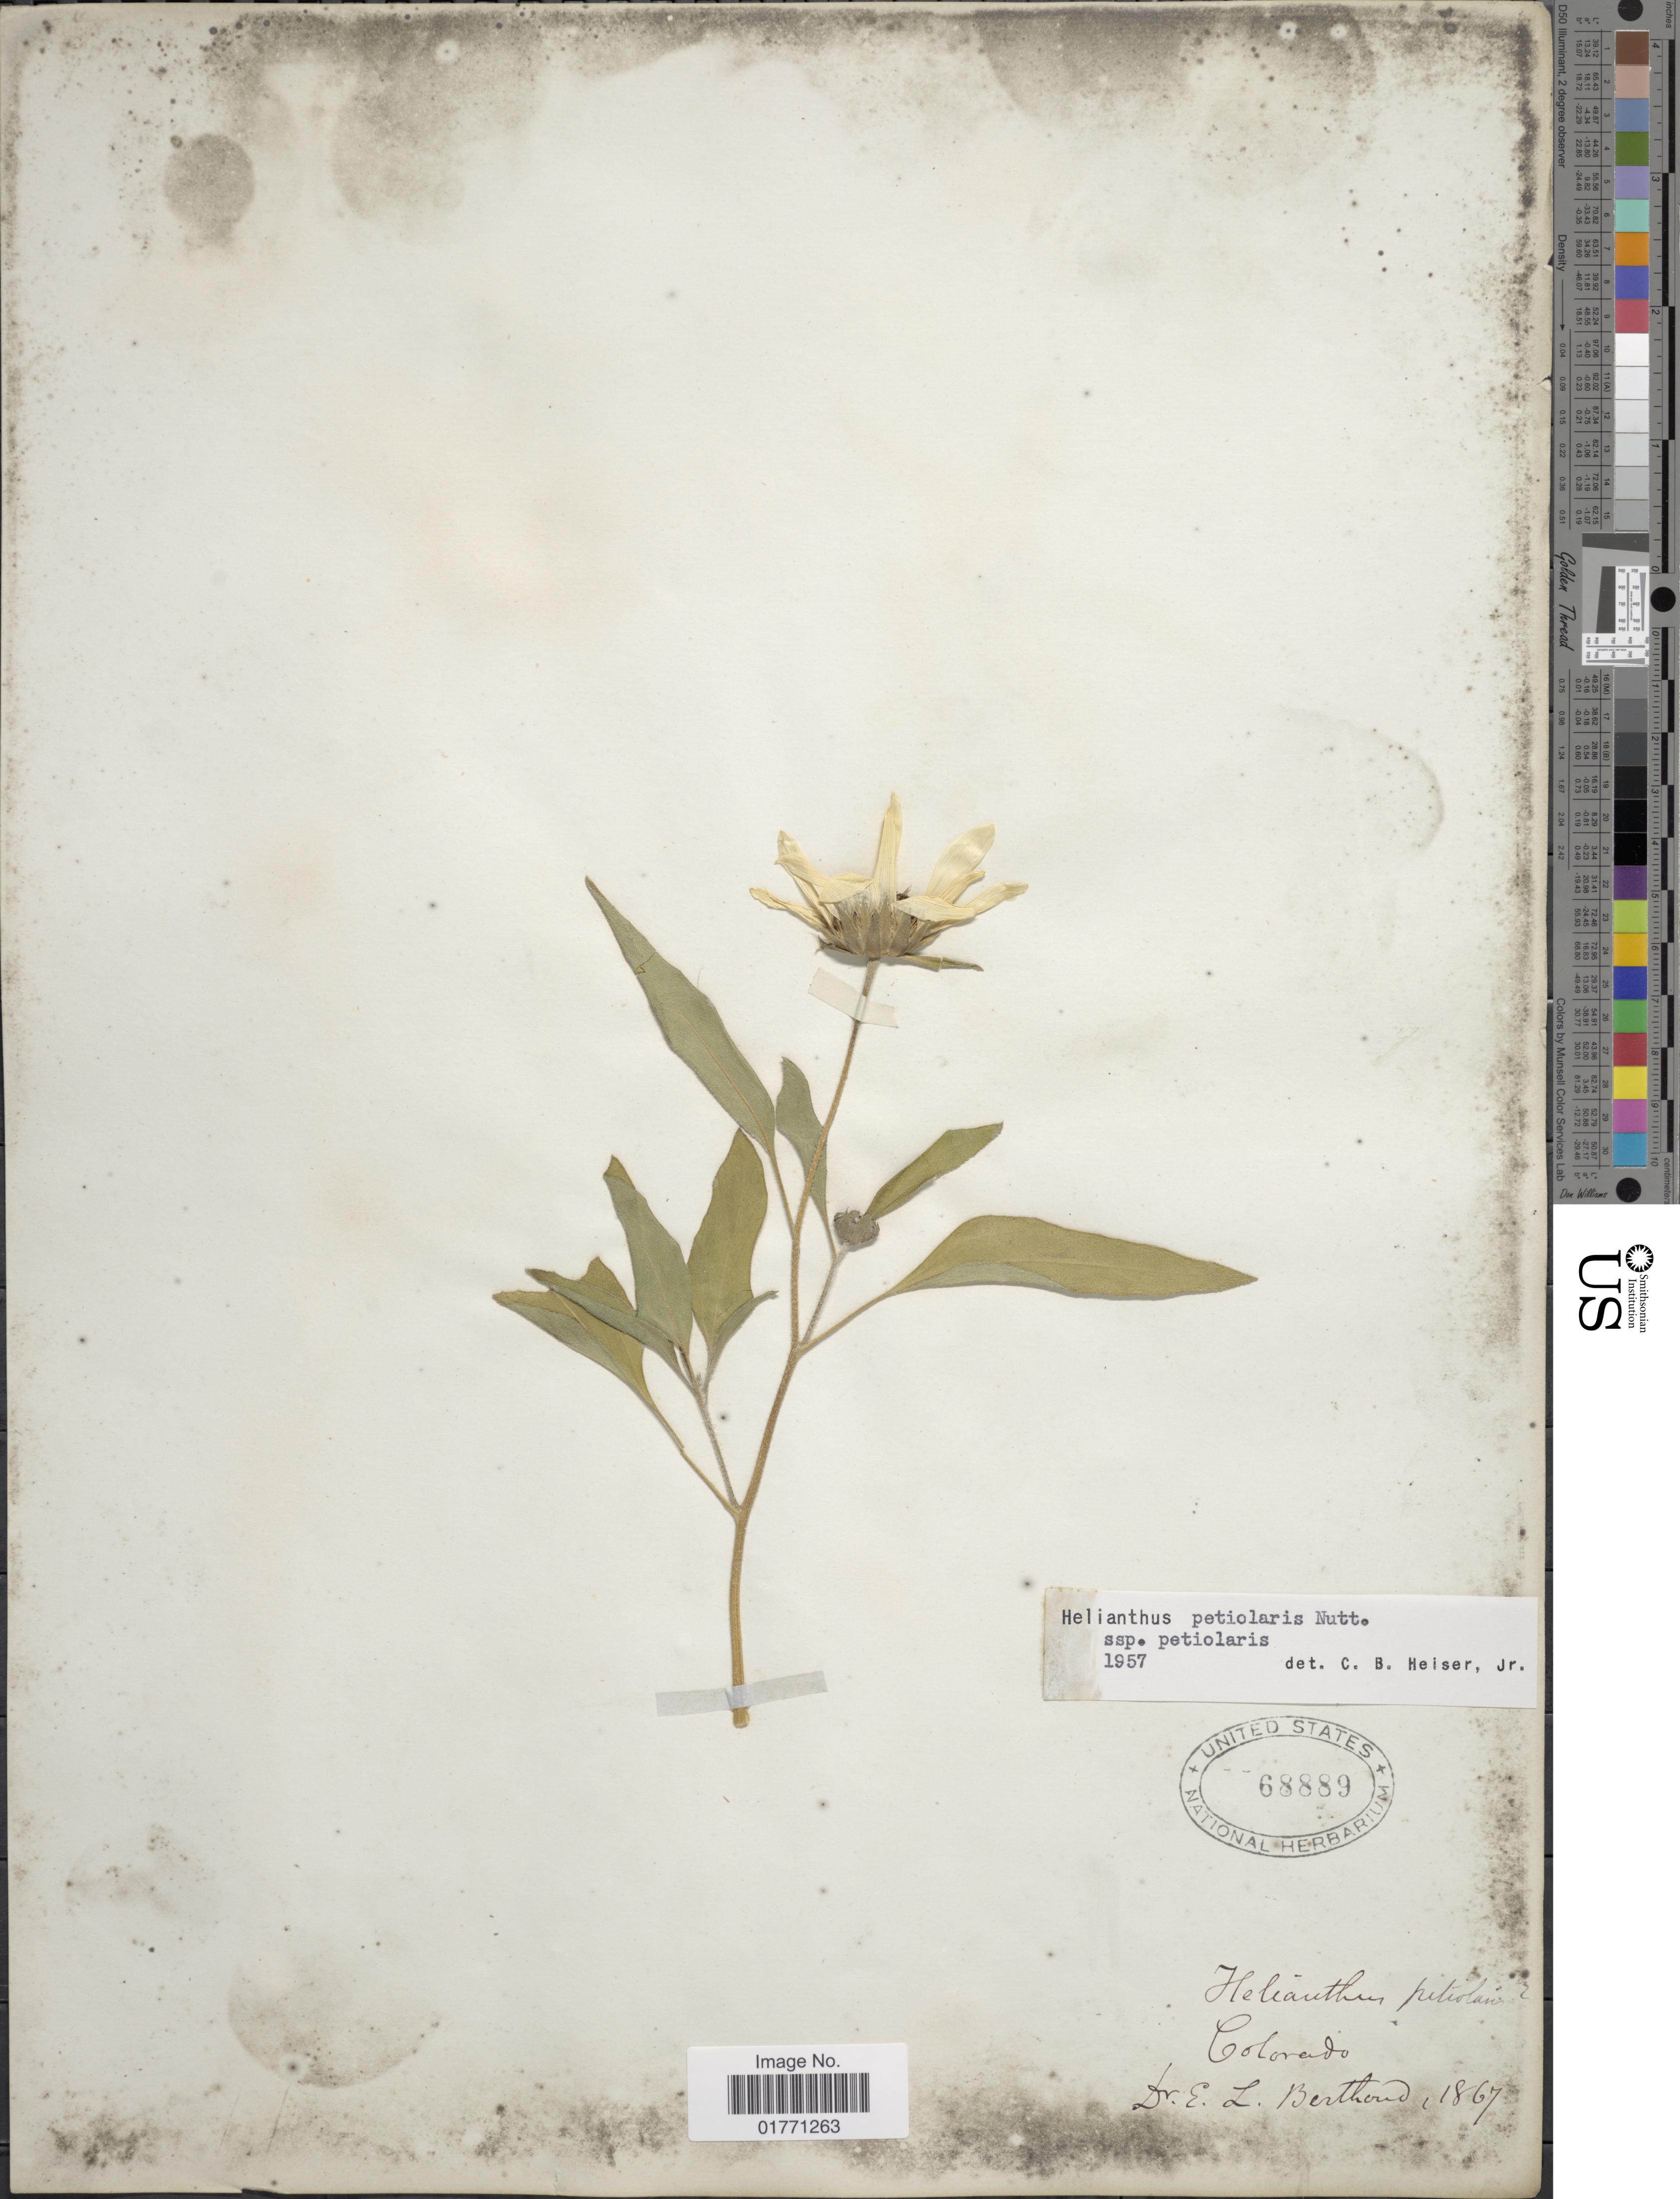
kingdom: Plantae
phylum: Tracheophyta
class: Magnoliopsida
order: Asterales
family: Asteraceae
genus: Helianthus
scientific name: Helianthus petiolaris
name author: Nutt.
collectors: E. Berthoud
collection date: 1867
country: United States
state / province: Colorado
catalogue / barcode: US 68889